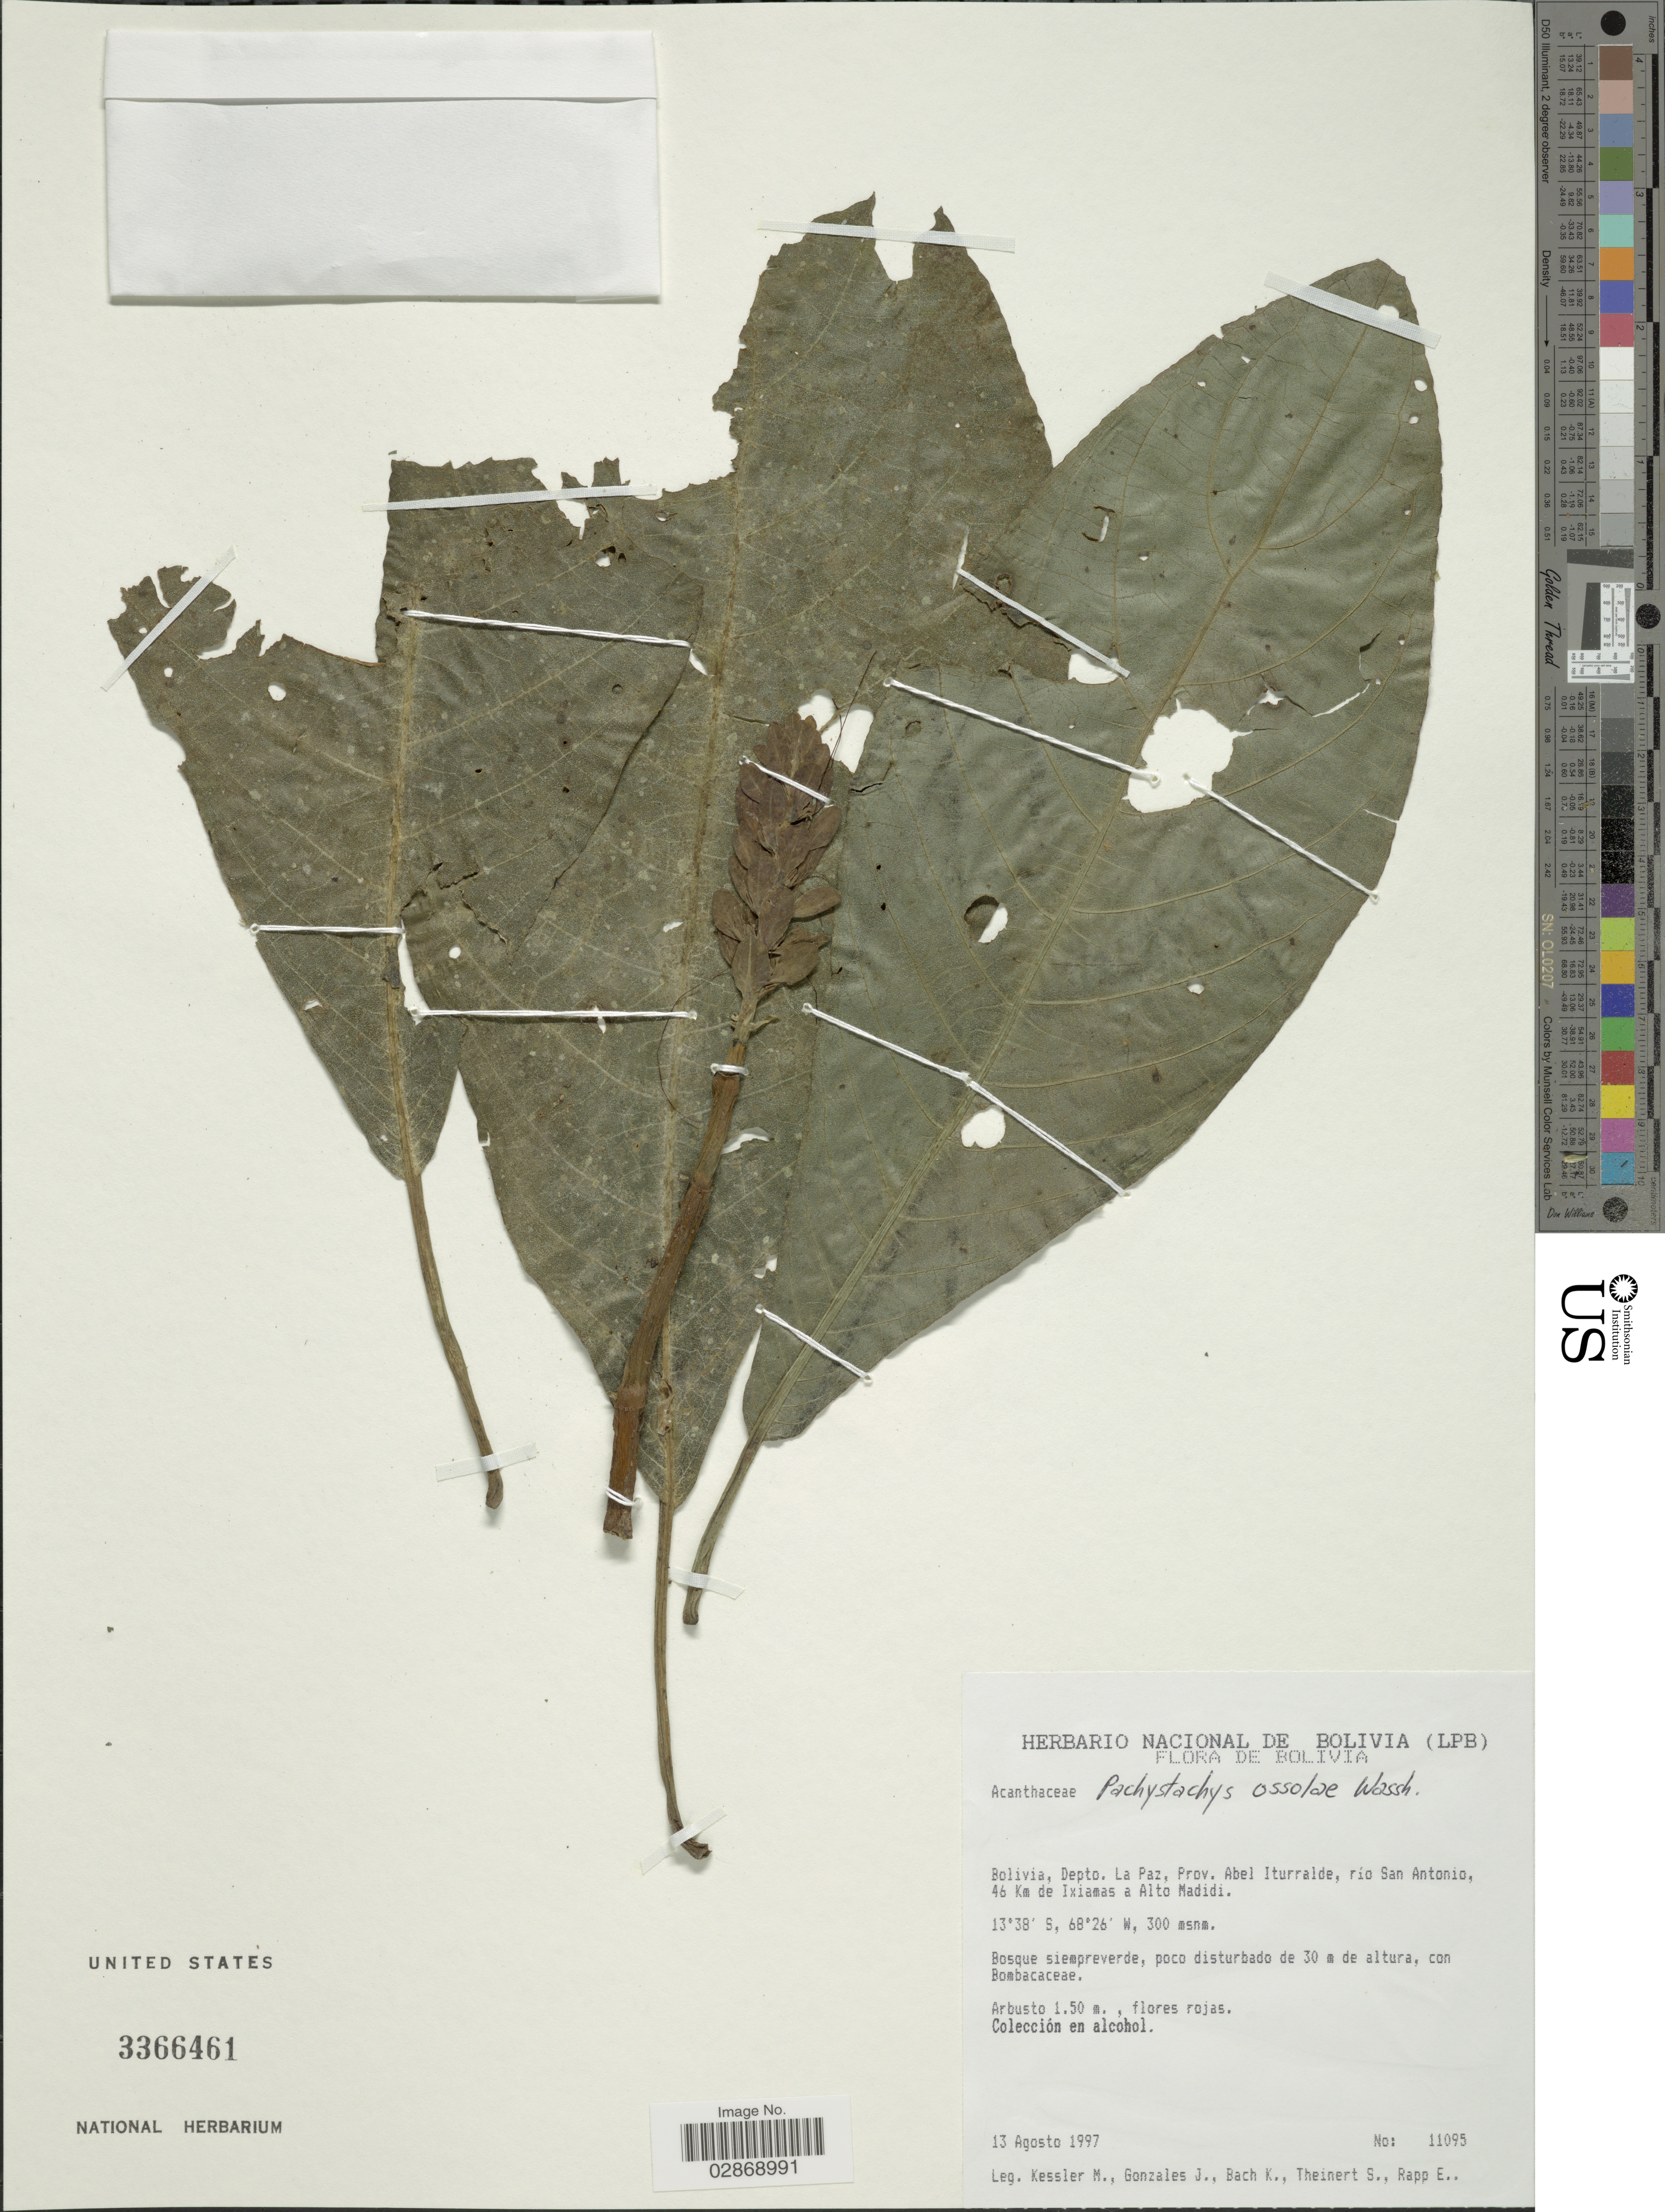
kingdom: Plantae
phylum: Tracheophyta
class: Magnoliopsida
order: Lamiales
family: Acanthaceae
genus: Pachystachys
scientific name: Pachystachys ossolae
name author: Wassh.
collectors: M. Kessler, J. Gonzales, K. Bach, S. Theinert & E. Rapp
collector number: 11095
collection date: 1997-08-13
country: Bolivia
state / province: La Paz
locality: Depto. La Paz, Prov. Abel Iturralde, río San Antonio, 46 Km de Ixiamas a Alto Madidi.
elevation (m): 300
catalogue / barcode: US 3366461